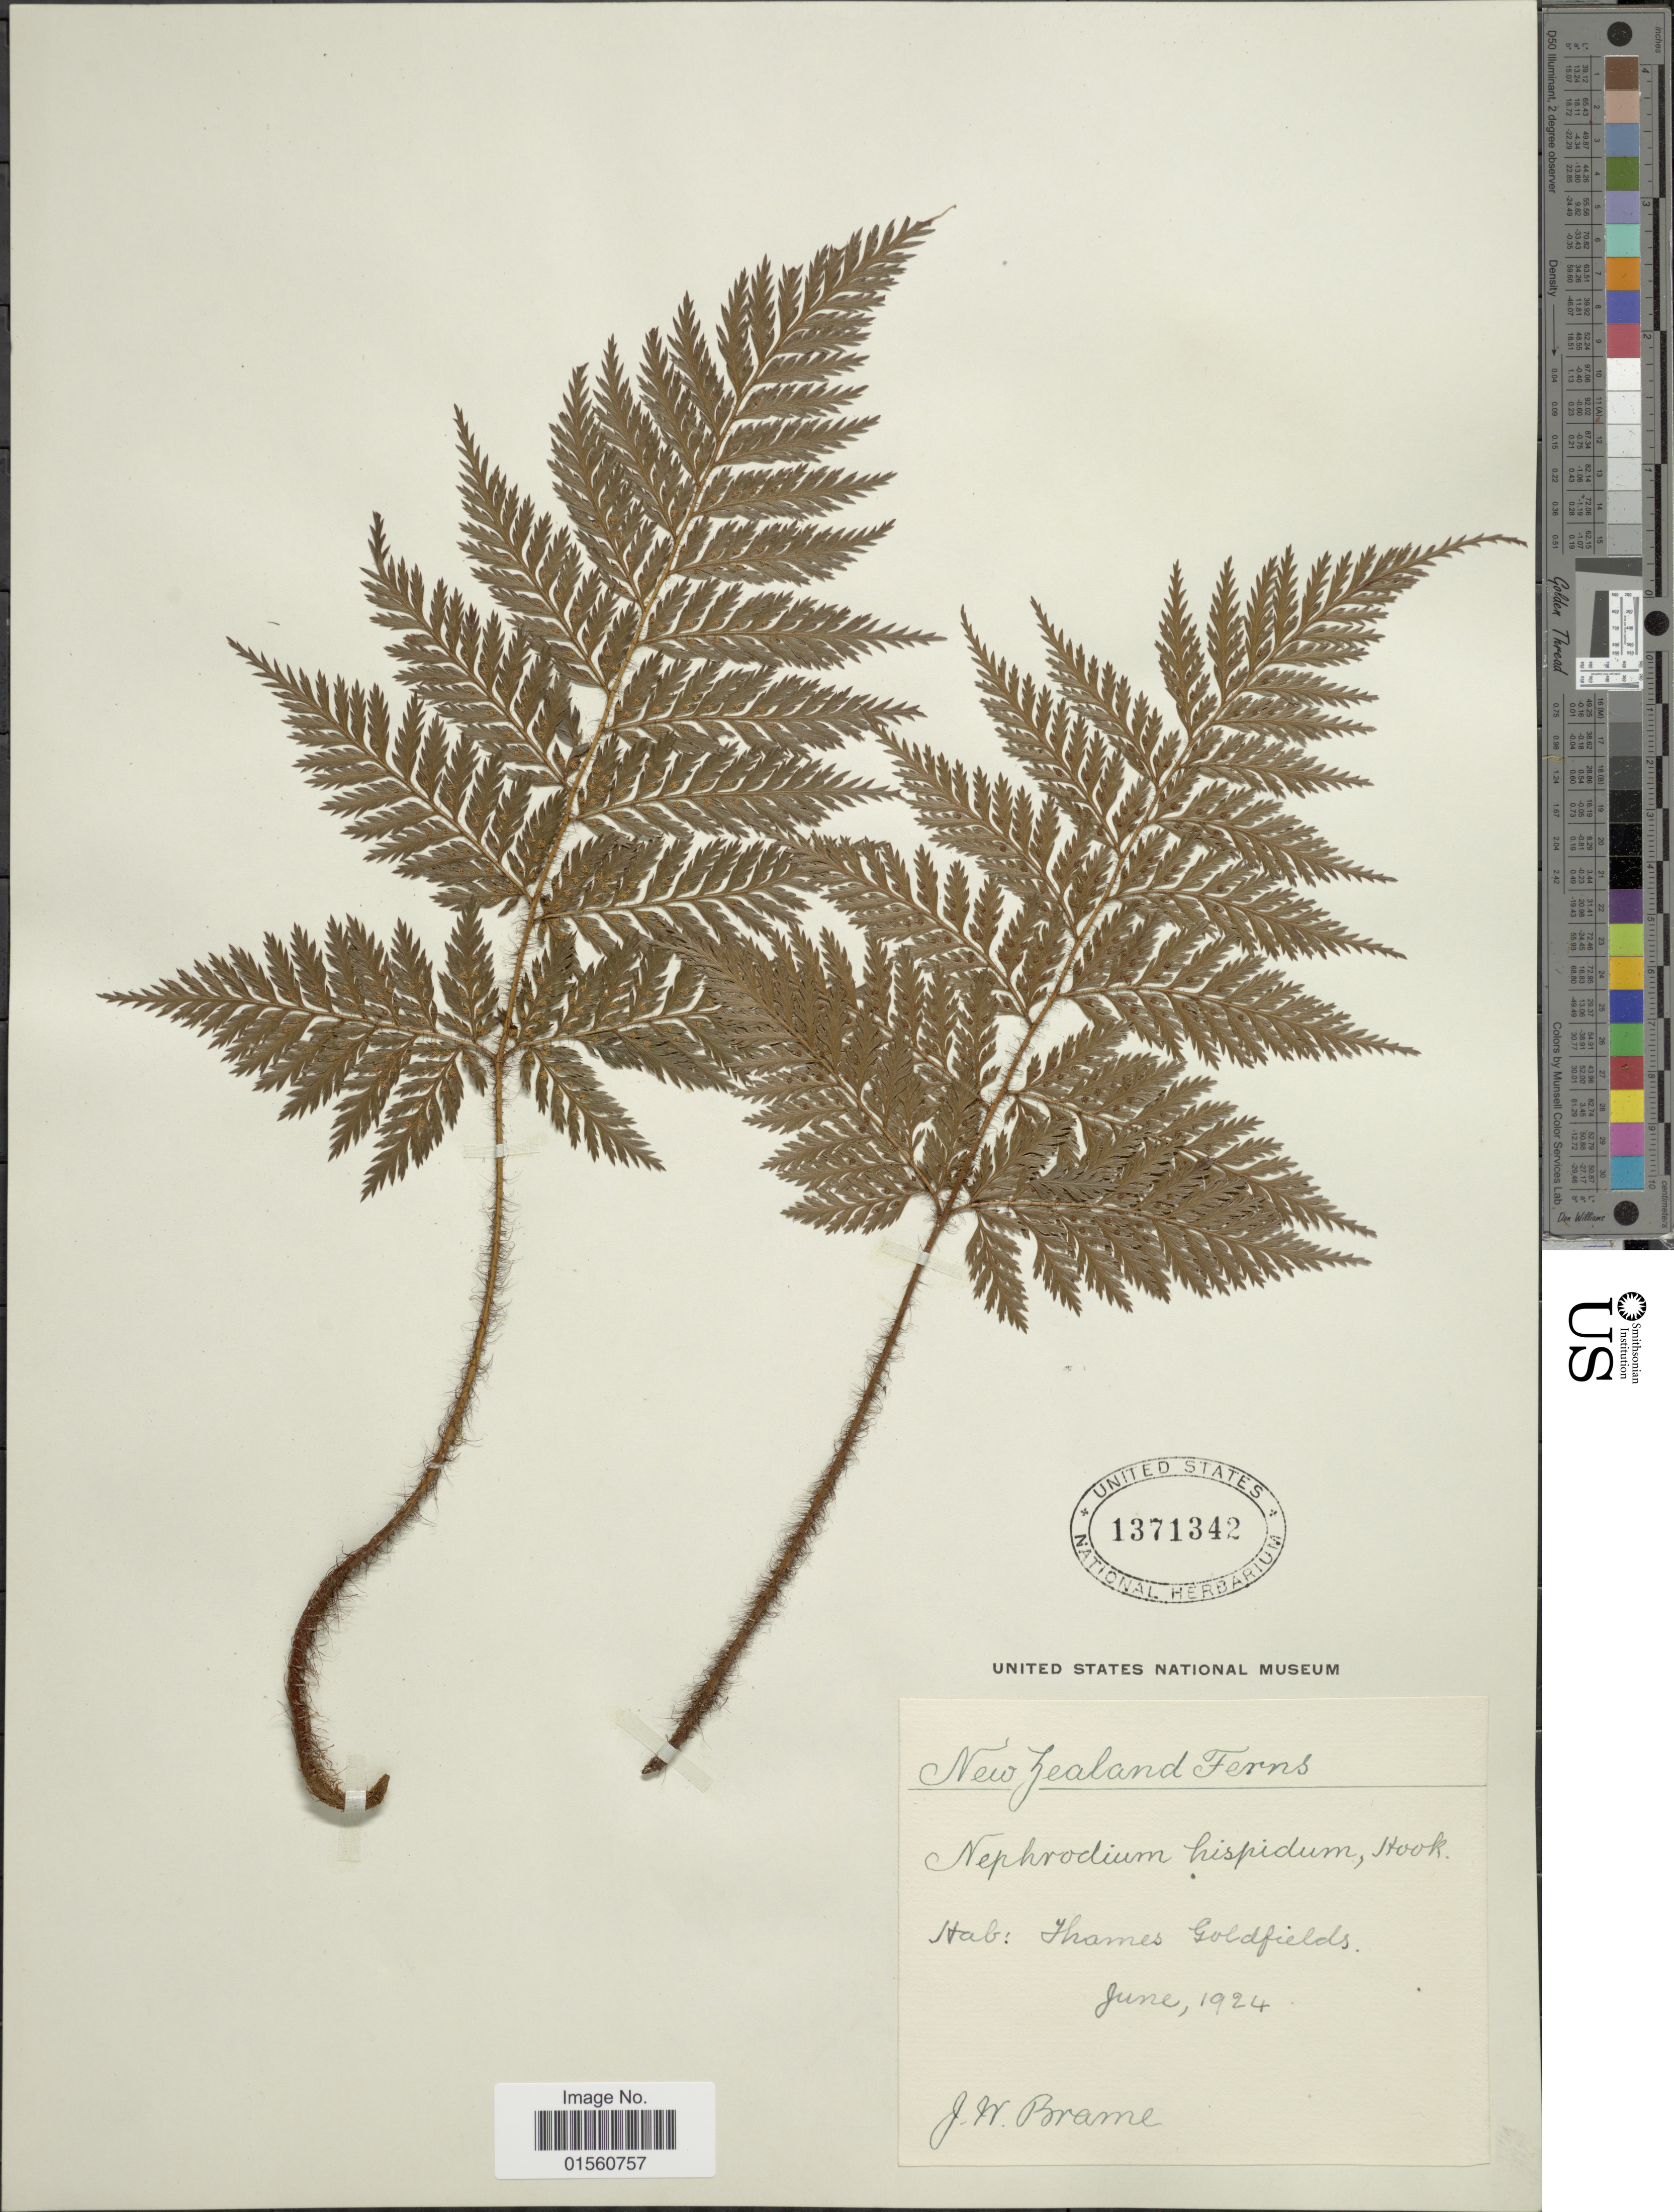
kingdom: Plantae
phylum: Tracheophyta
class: Polypodiopsida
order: Polypodiales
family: Dryopteridaceae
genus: Lastreopsis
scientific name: Lastreopsis hispida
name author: (Sw.) Tindale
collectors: J. Brame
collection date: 1924-06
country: New Zealand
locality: Thames Goldfields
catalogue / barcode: US 1371342